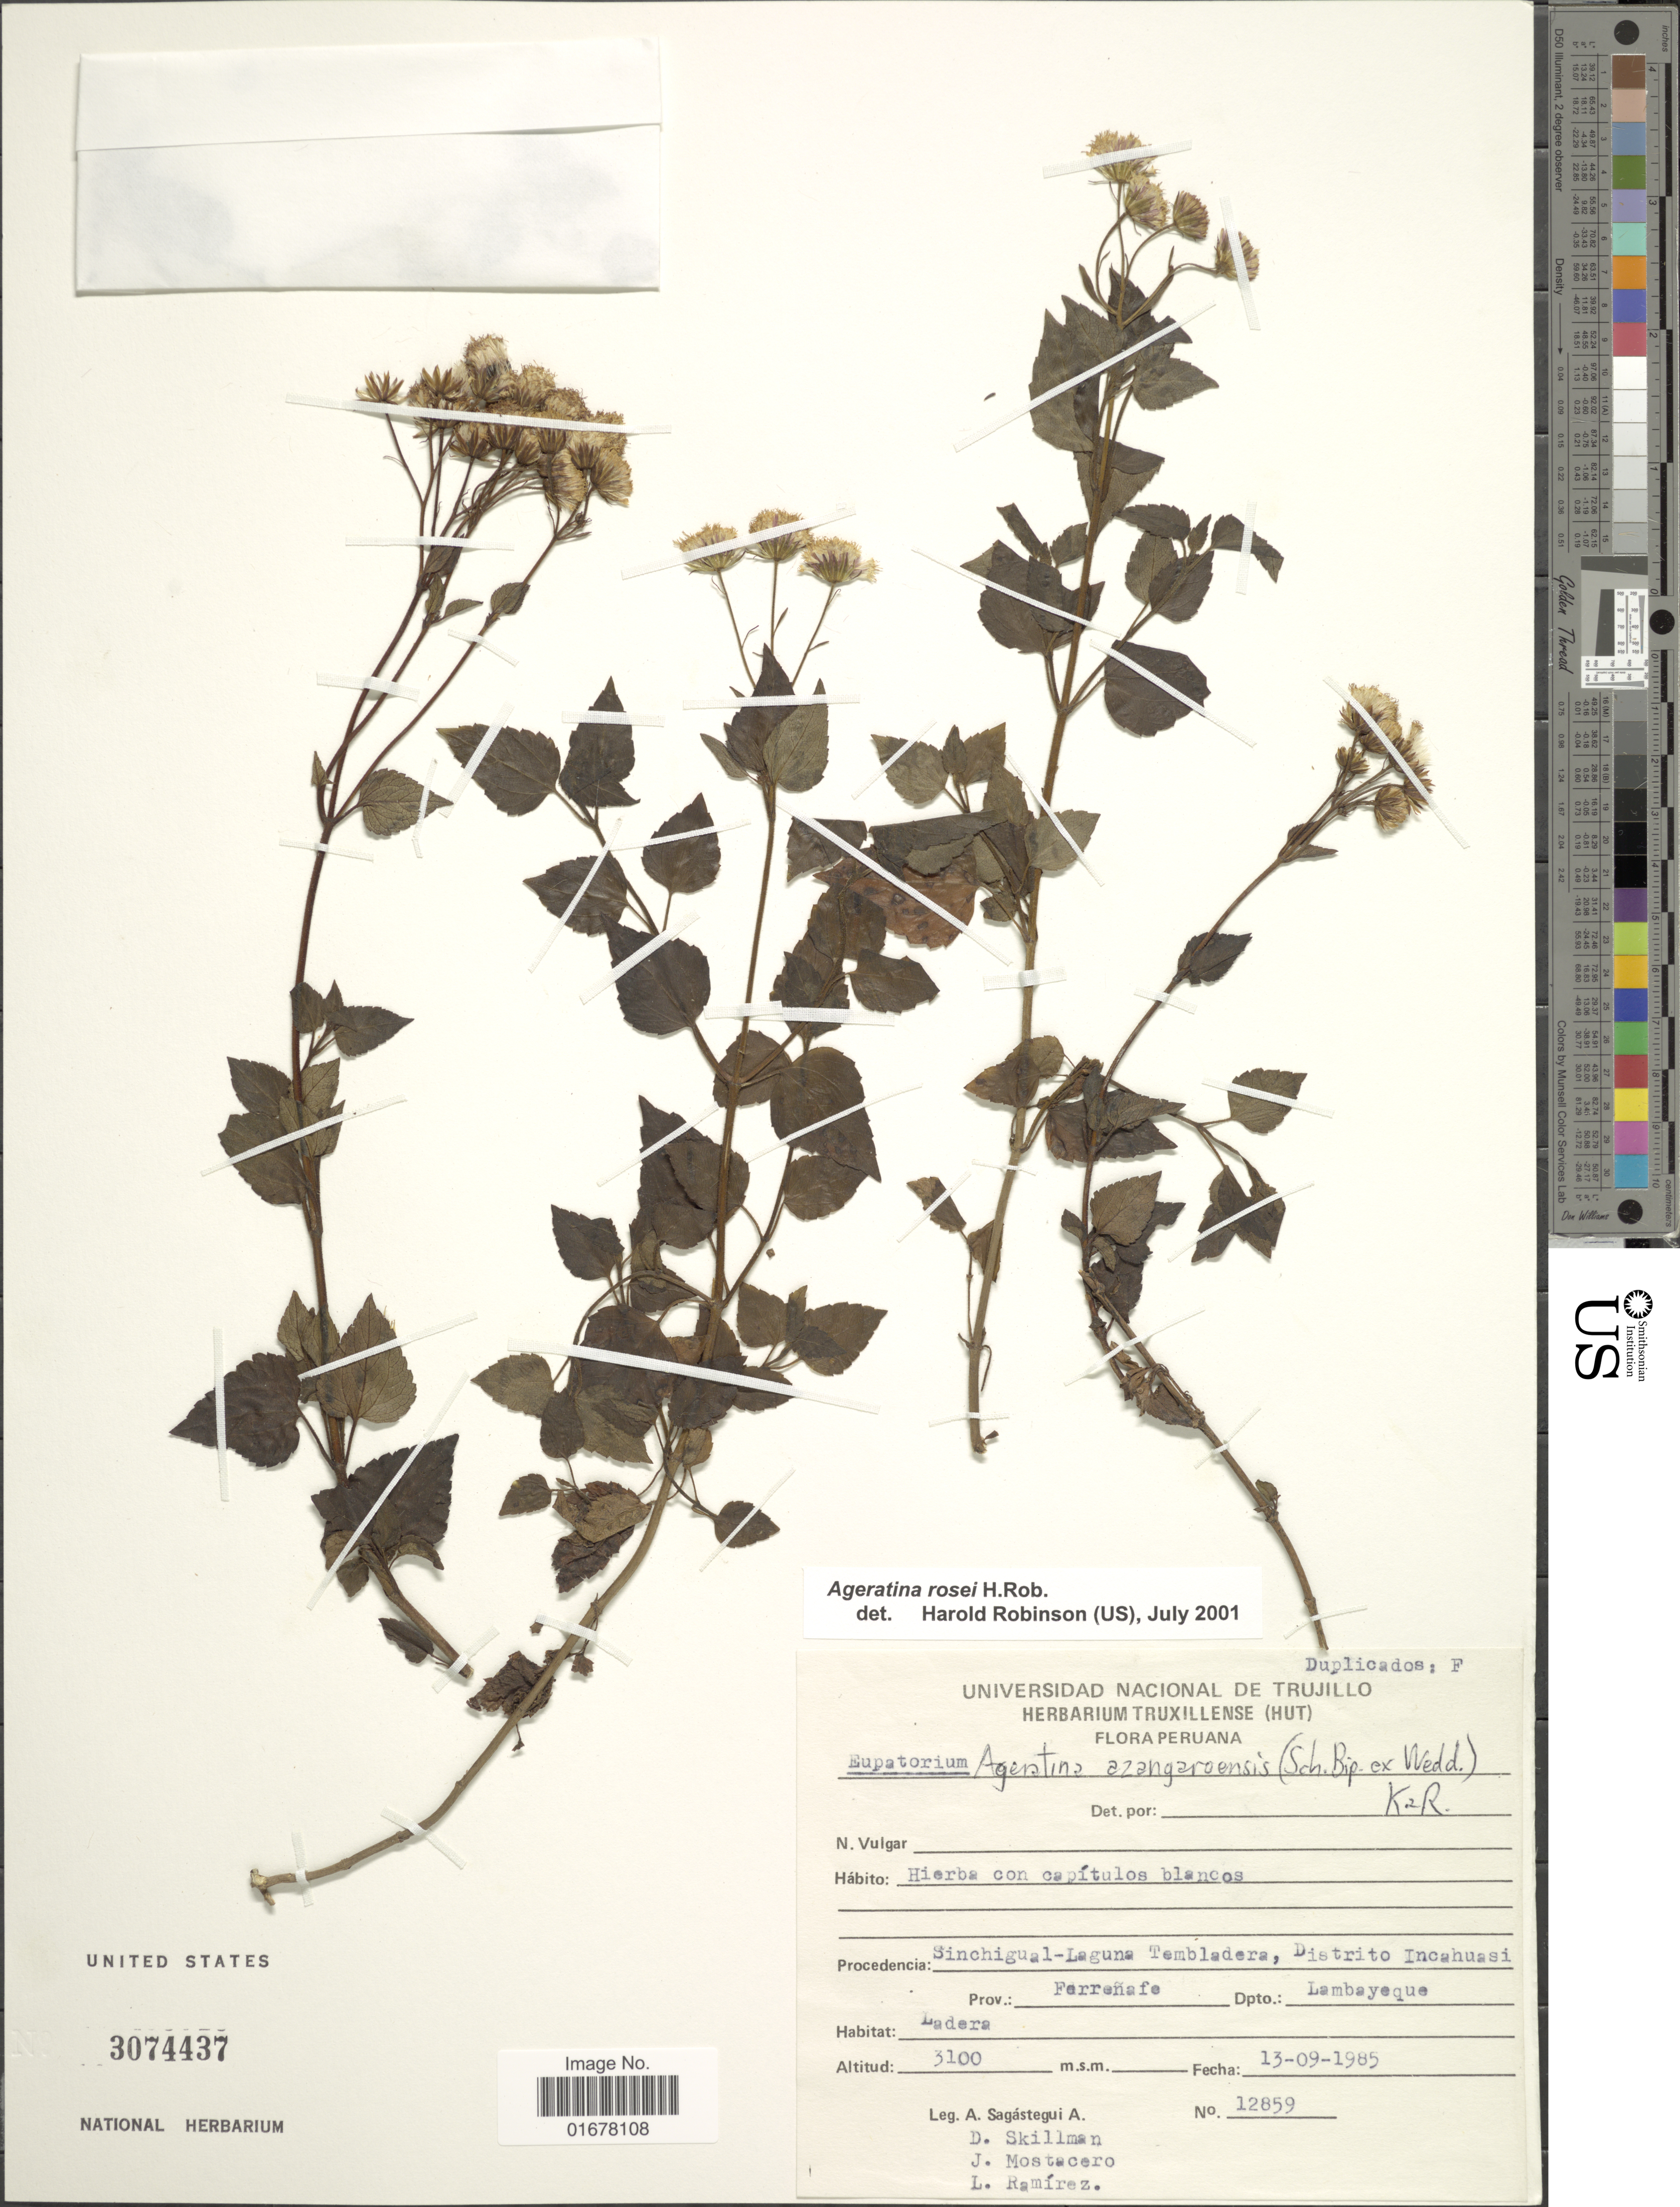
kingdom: Plantae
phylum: Tracheophyta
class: Magnoliopsida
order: Asterales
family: Asteraceae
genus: Ageratina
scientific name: Ageratina rosei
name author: H. Rob.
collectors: A. Sagástegui A., D. Skillman, J. Mostacero & L. Ramirez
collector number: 12859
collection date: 1985-09-12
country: Peru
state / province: Lambayeque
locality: Sinchigual-Laguna Tembladera, Distrito Incahuasi, Prov. Ferrenafe, Dpto. Lambayeque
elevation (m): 3100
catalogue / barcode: US 3074437